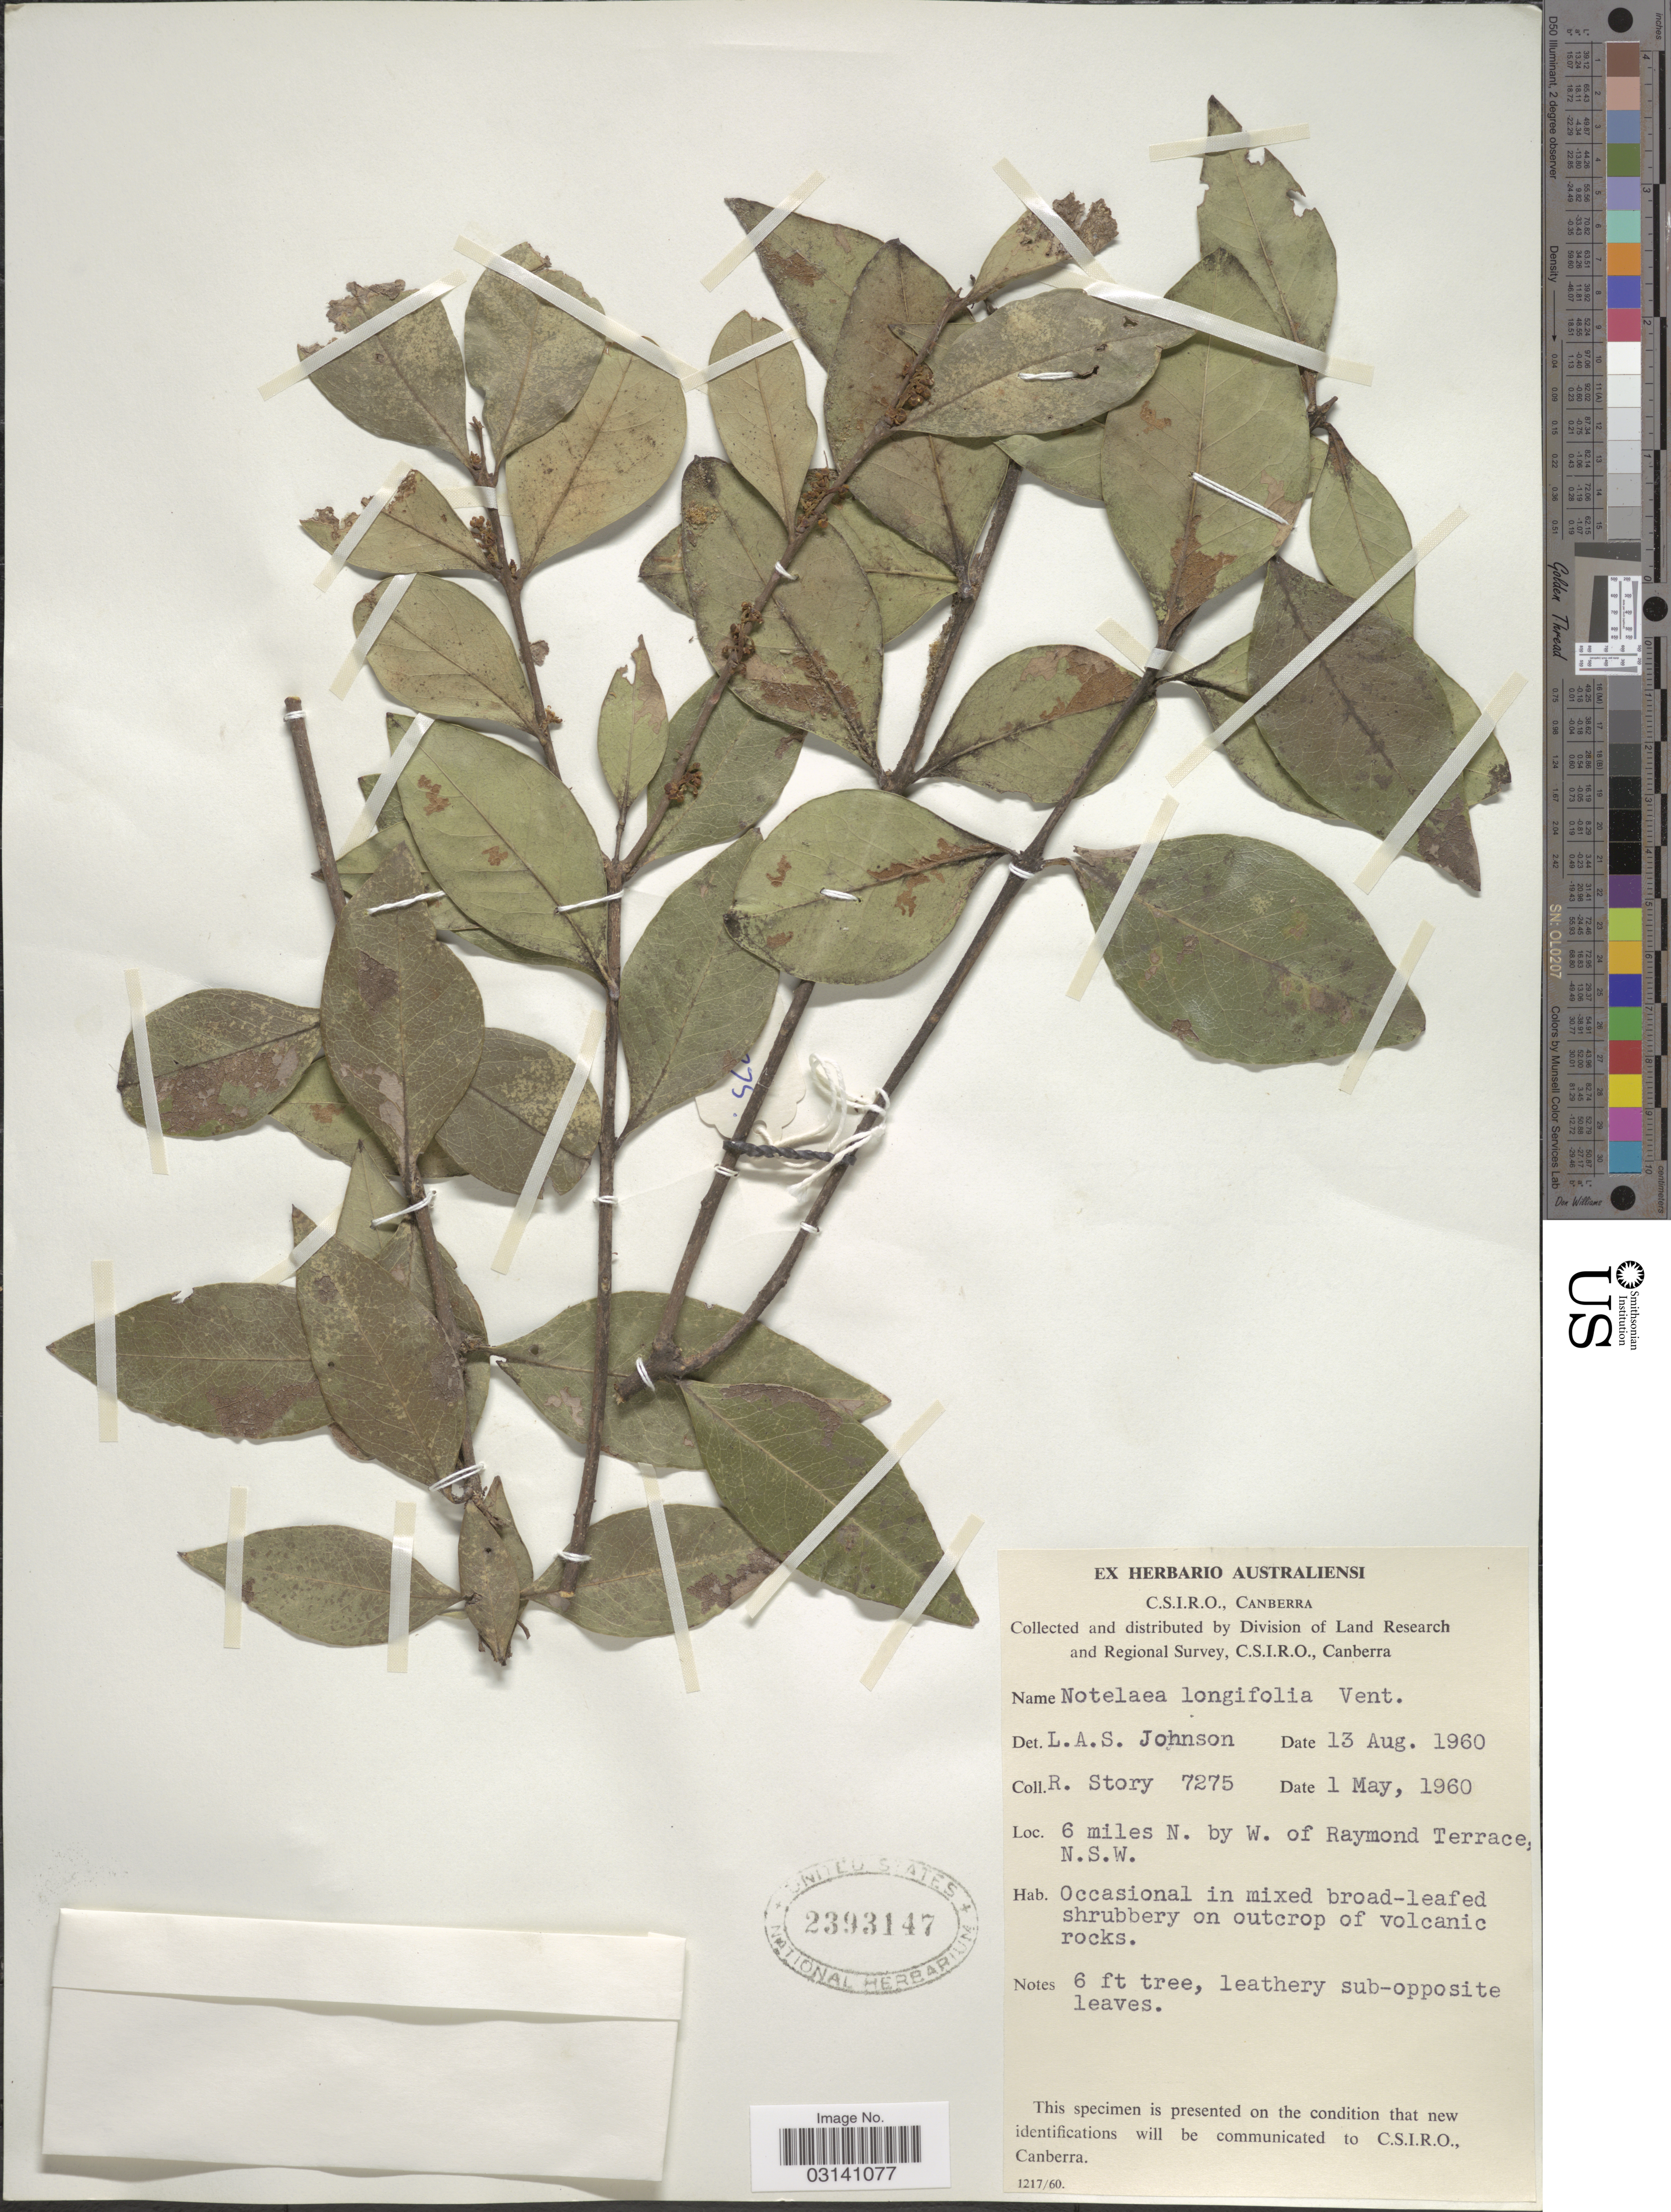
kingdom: Plantae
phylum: Tracheophyta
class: Magnoliopsida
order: Lamiales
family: Oleaceae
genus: Notelaea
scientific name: Notelaea longifolia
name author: Vent.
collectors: R. Story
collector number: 7275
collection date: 1960-05-01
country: Australia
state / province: New South Wales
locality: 6 miles N. by W. of Raymond Terrace, N.S.W.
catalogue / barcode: US 2393147